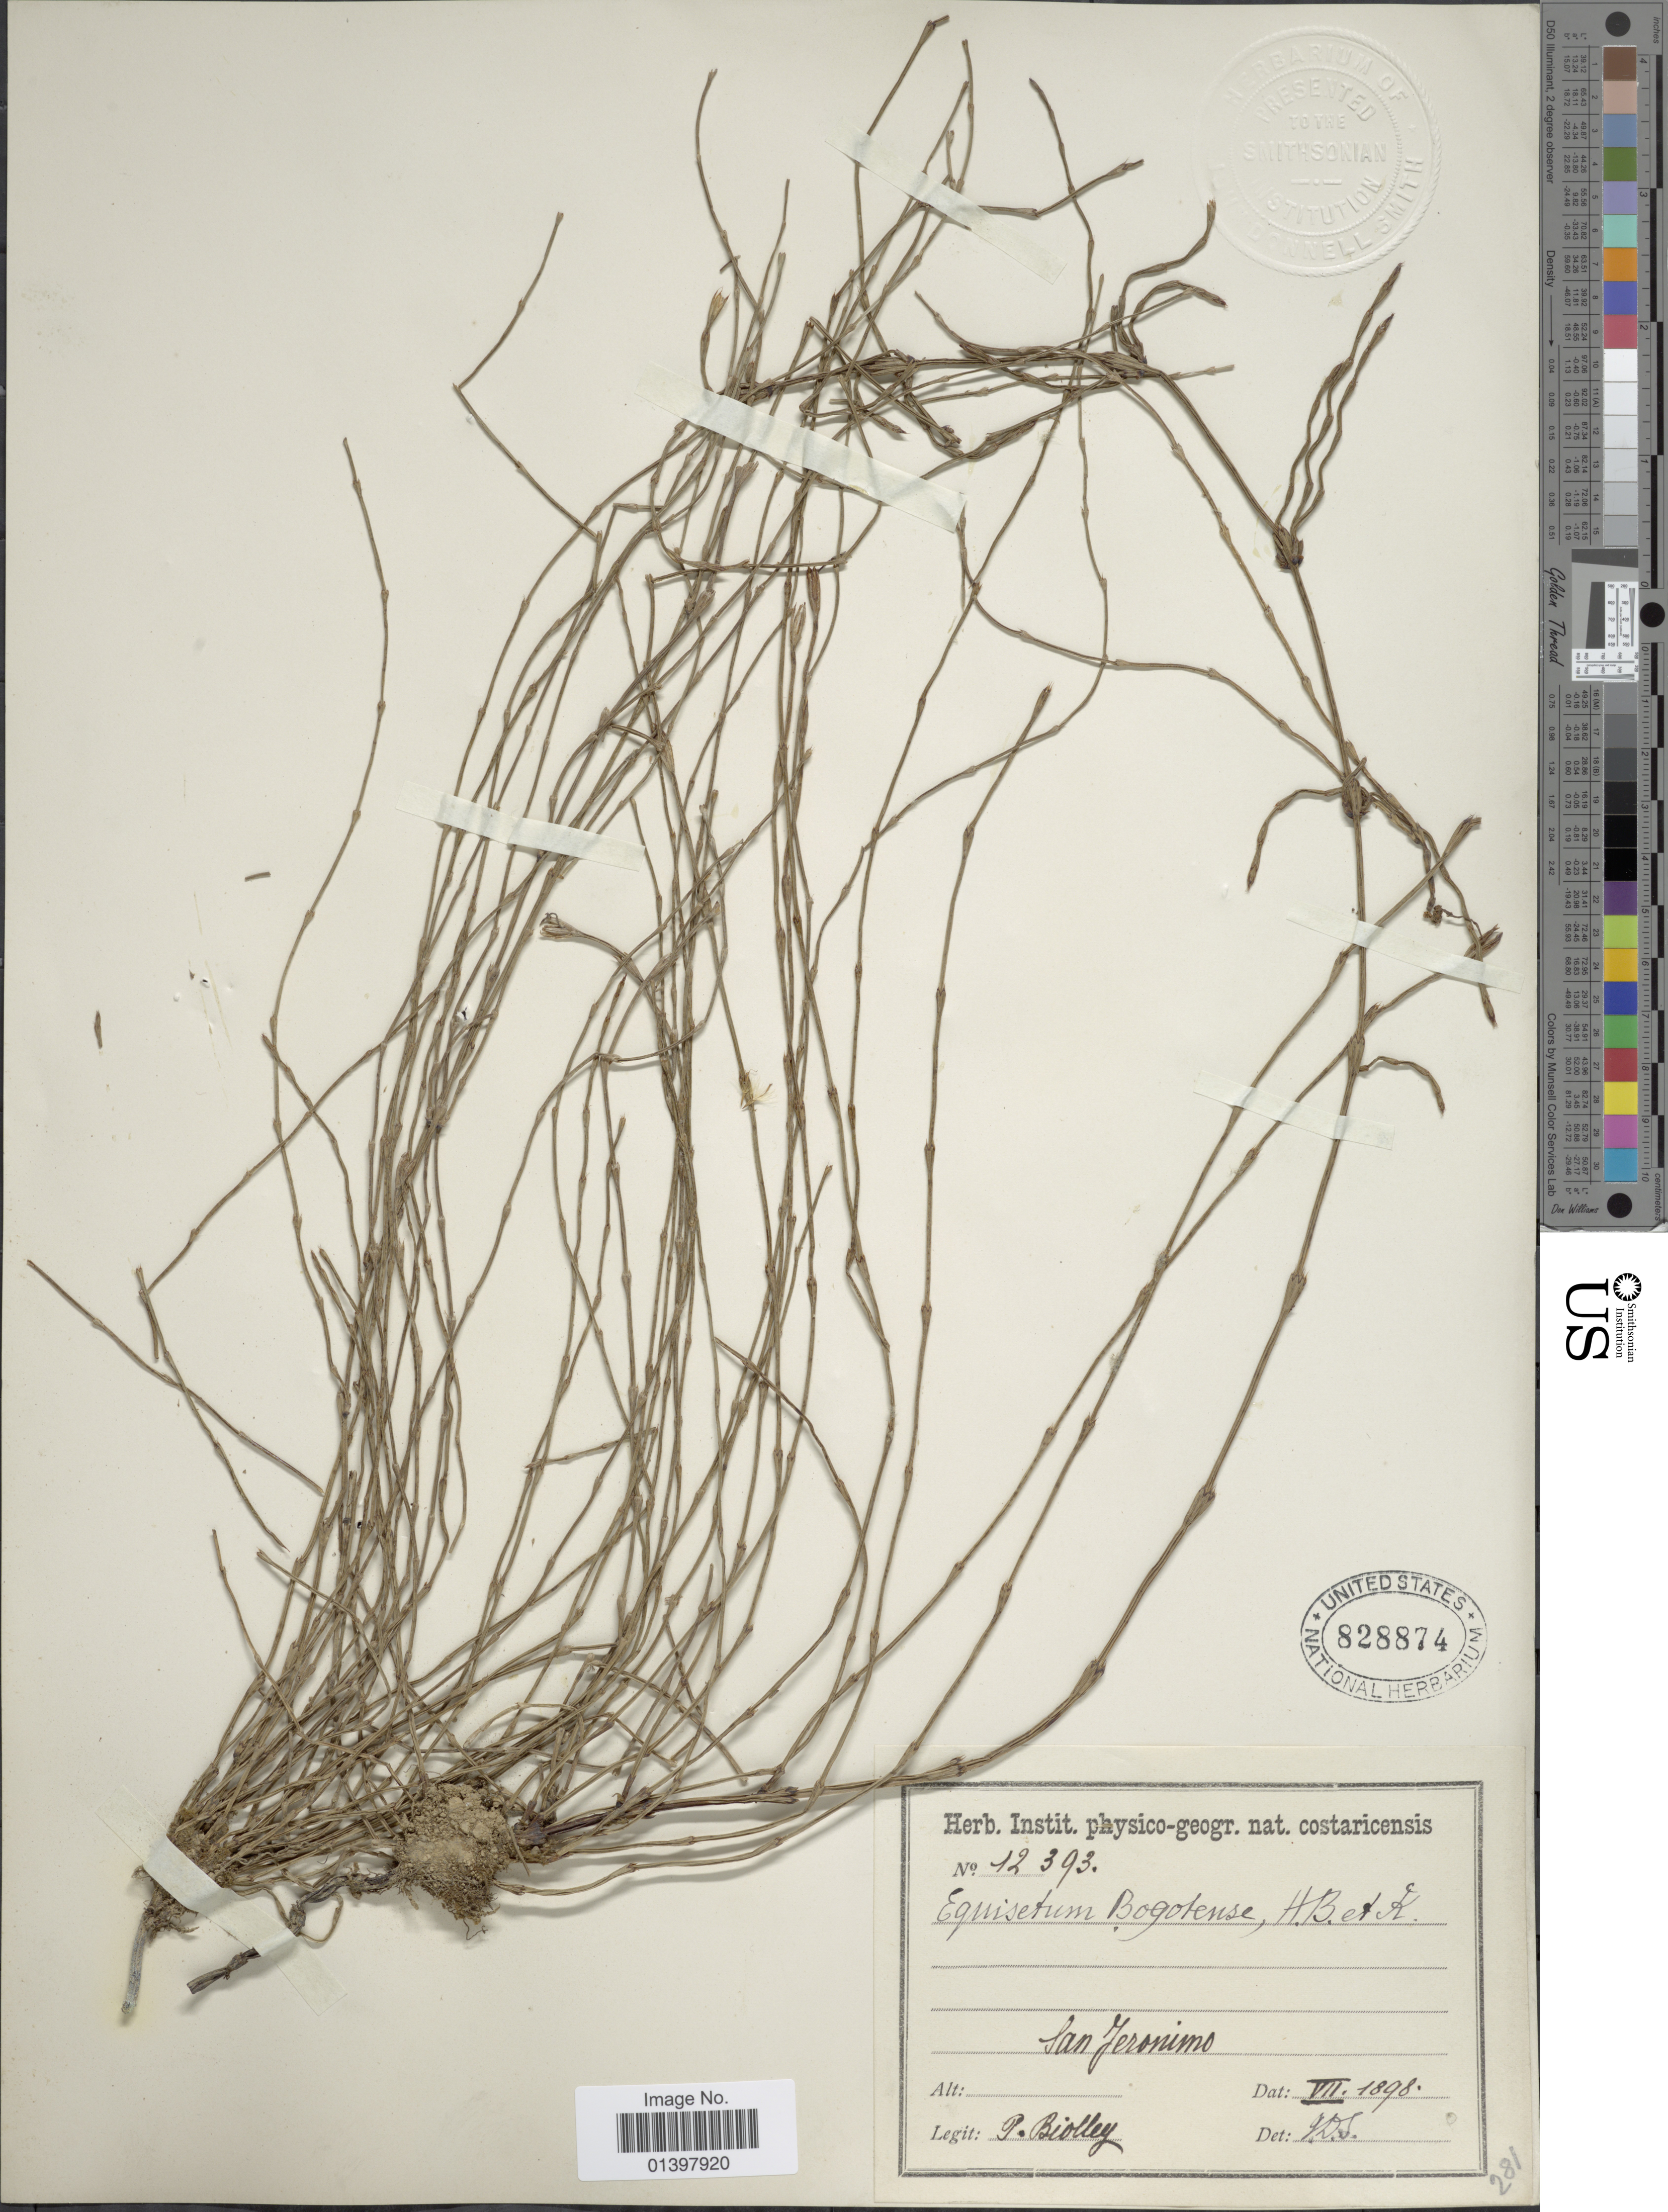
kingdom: Plantae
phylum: Tracheophyta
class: Polypodiopsida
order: Equisetales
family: Equisetaceae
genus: Equisetum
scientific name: Equisetum bogotense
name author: Kunth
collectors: P. Biolley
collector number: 12393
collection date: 1898-07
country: Costa Rica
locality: San Jeronimo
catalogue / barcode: US 828874